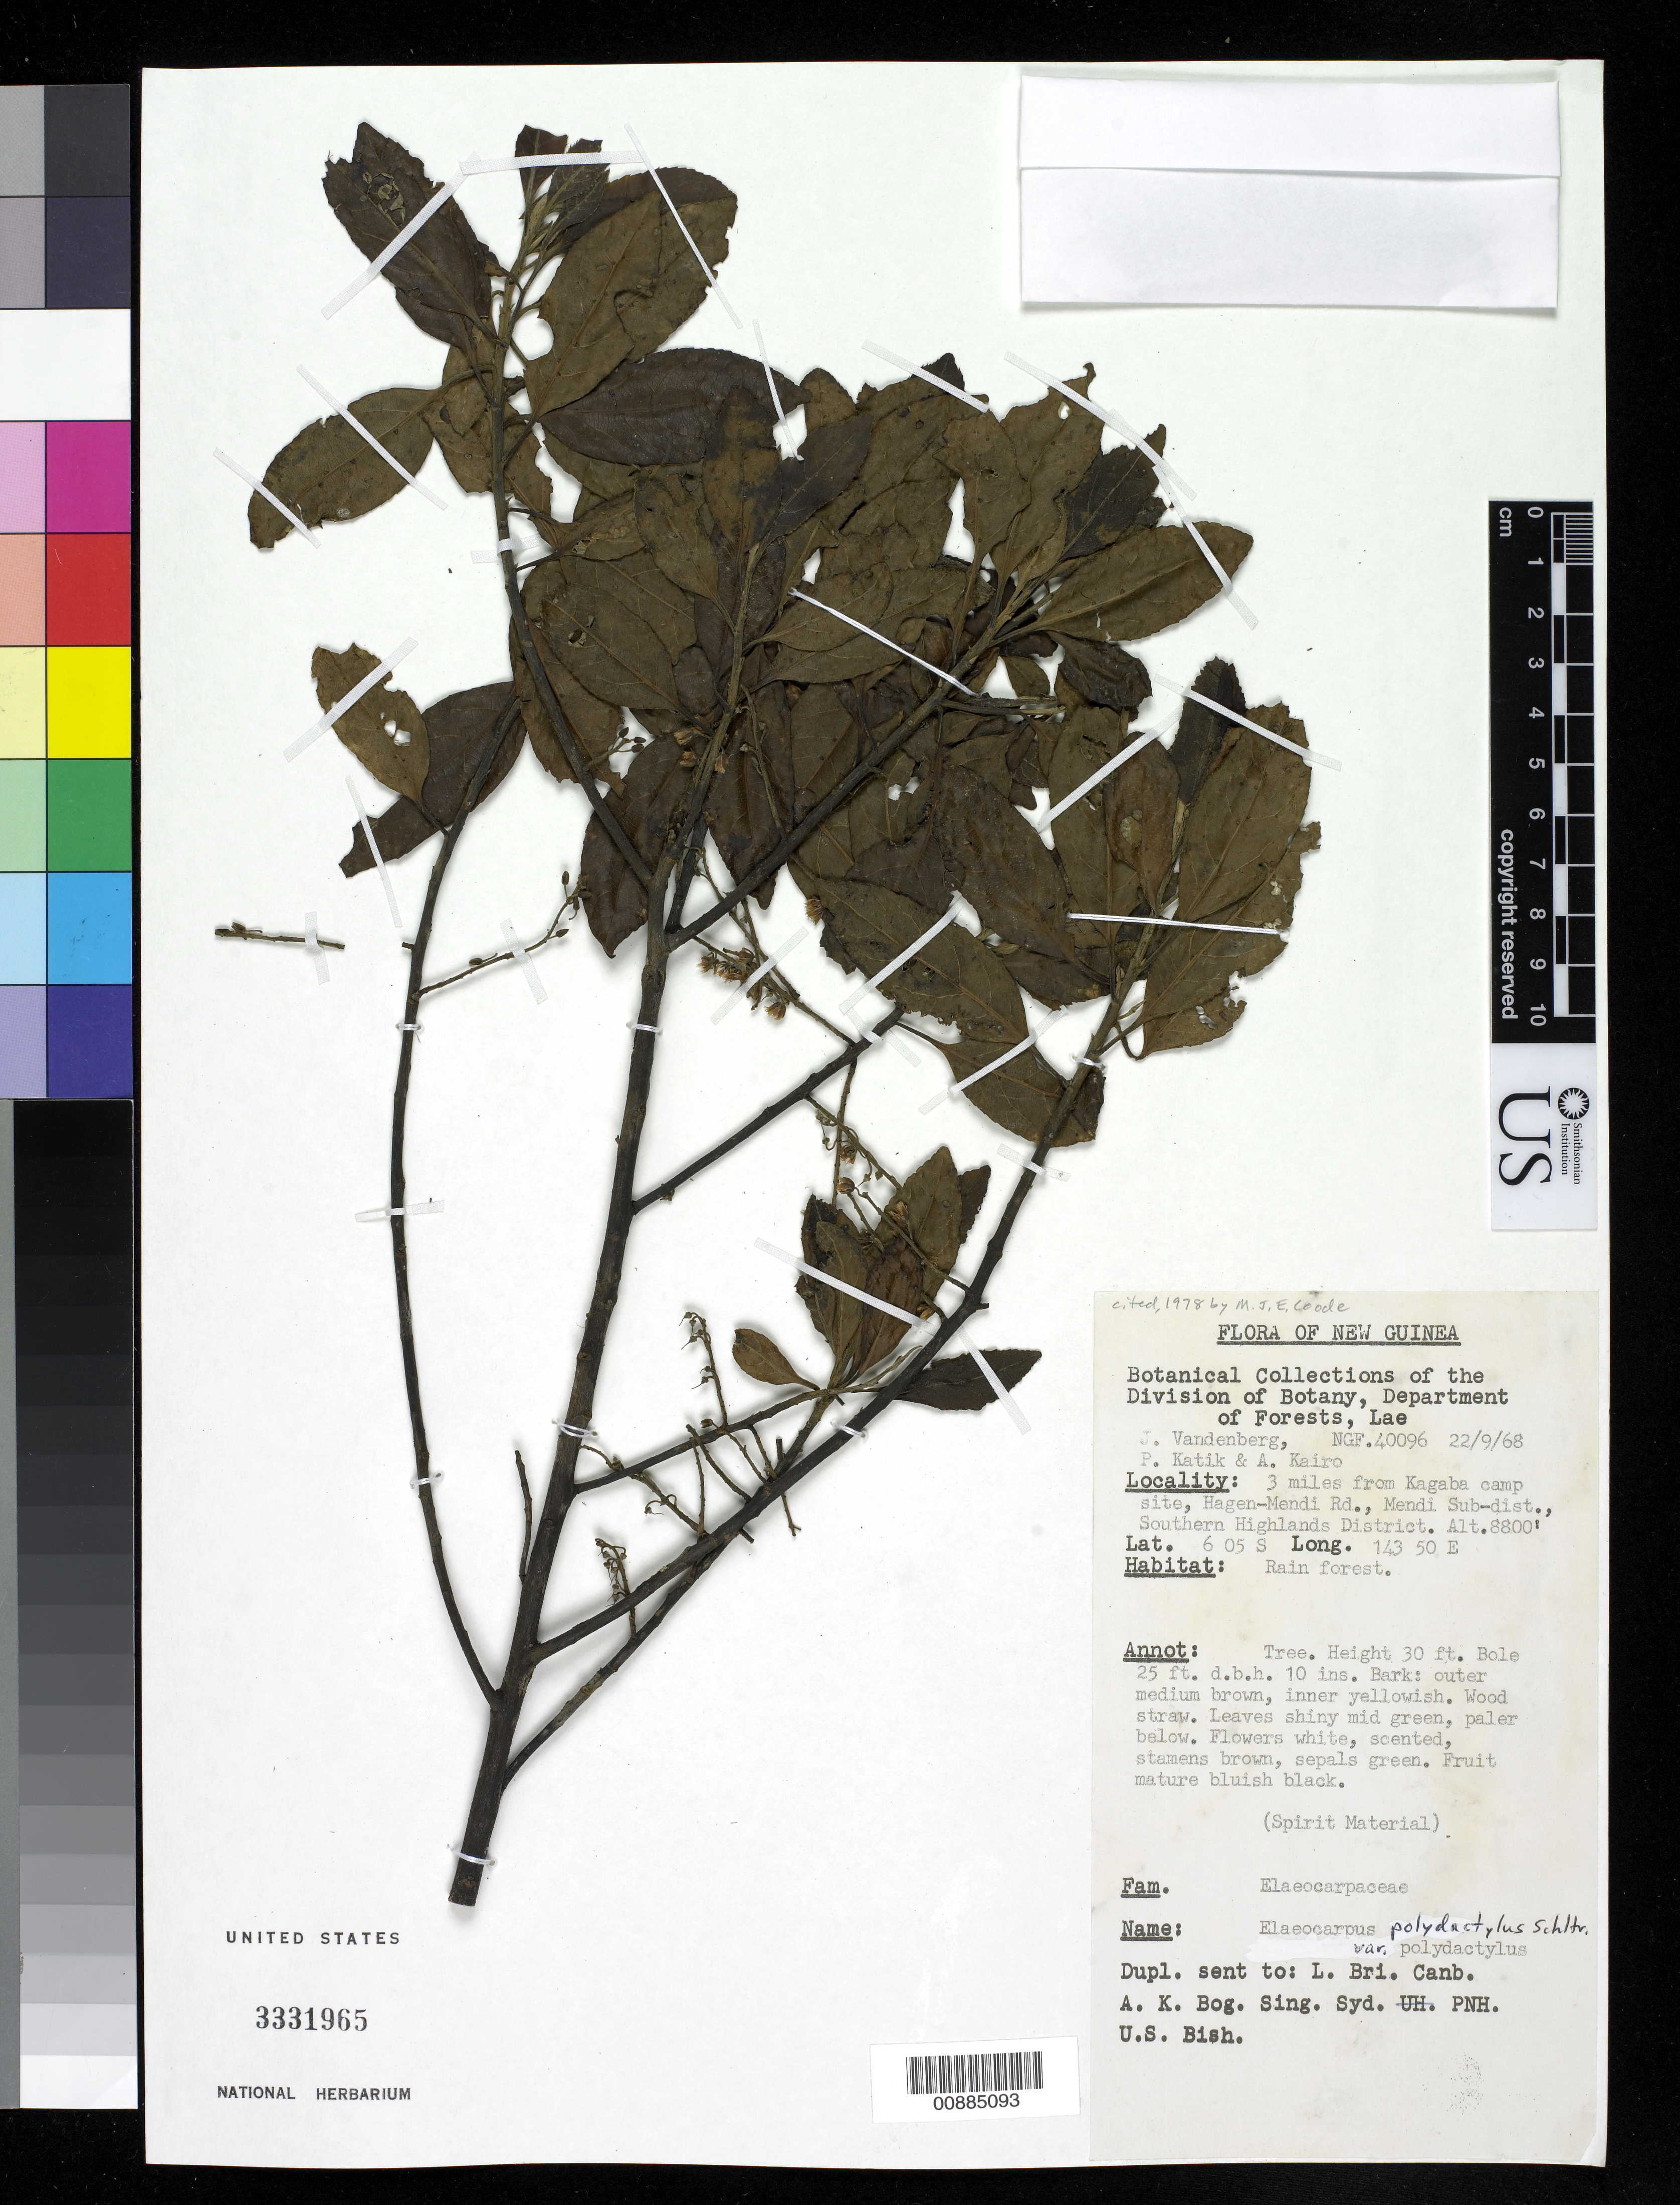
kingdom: Plantae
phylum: Tracheophyta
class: Magnoliopsida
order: Oxalidales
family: Elaeocarpaceae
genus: Elaeocarpus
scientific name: Elaeocarpus polydactylus var. polydactylus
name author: Schltr.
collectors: J. Van Enberg, P. Katik & A. Kairo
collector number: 40096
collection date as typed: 22 Sep 1968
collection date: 1968-09-22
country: Papua New Guinea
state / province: Southern Highlands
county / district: Mendi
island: New Guinea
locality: Hagen-Mendi Road, 3 miles from Kagaba camp site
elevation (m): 2682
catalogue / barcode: US 3331965